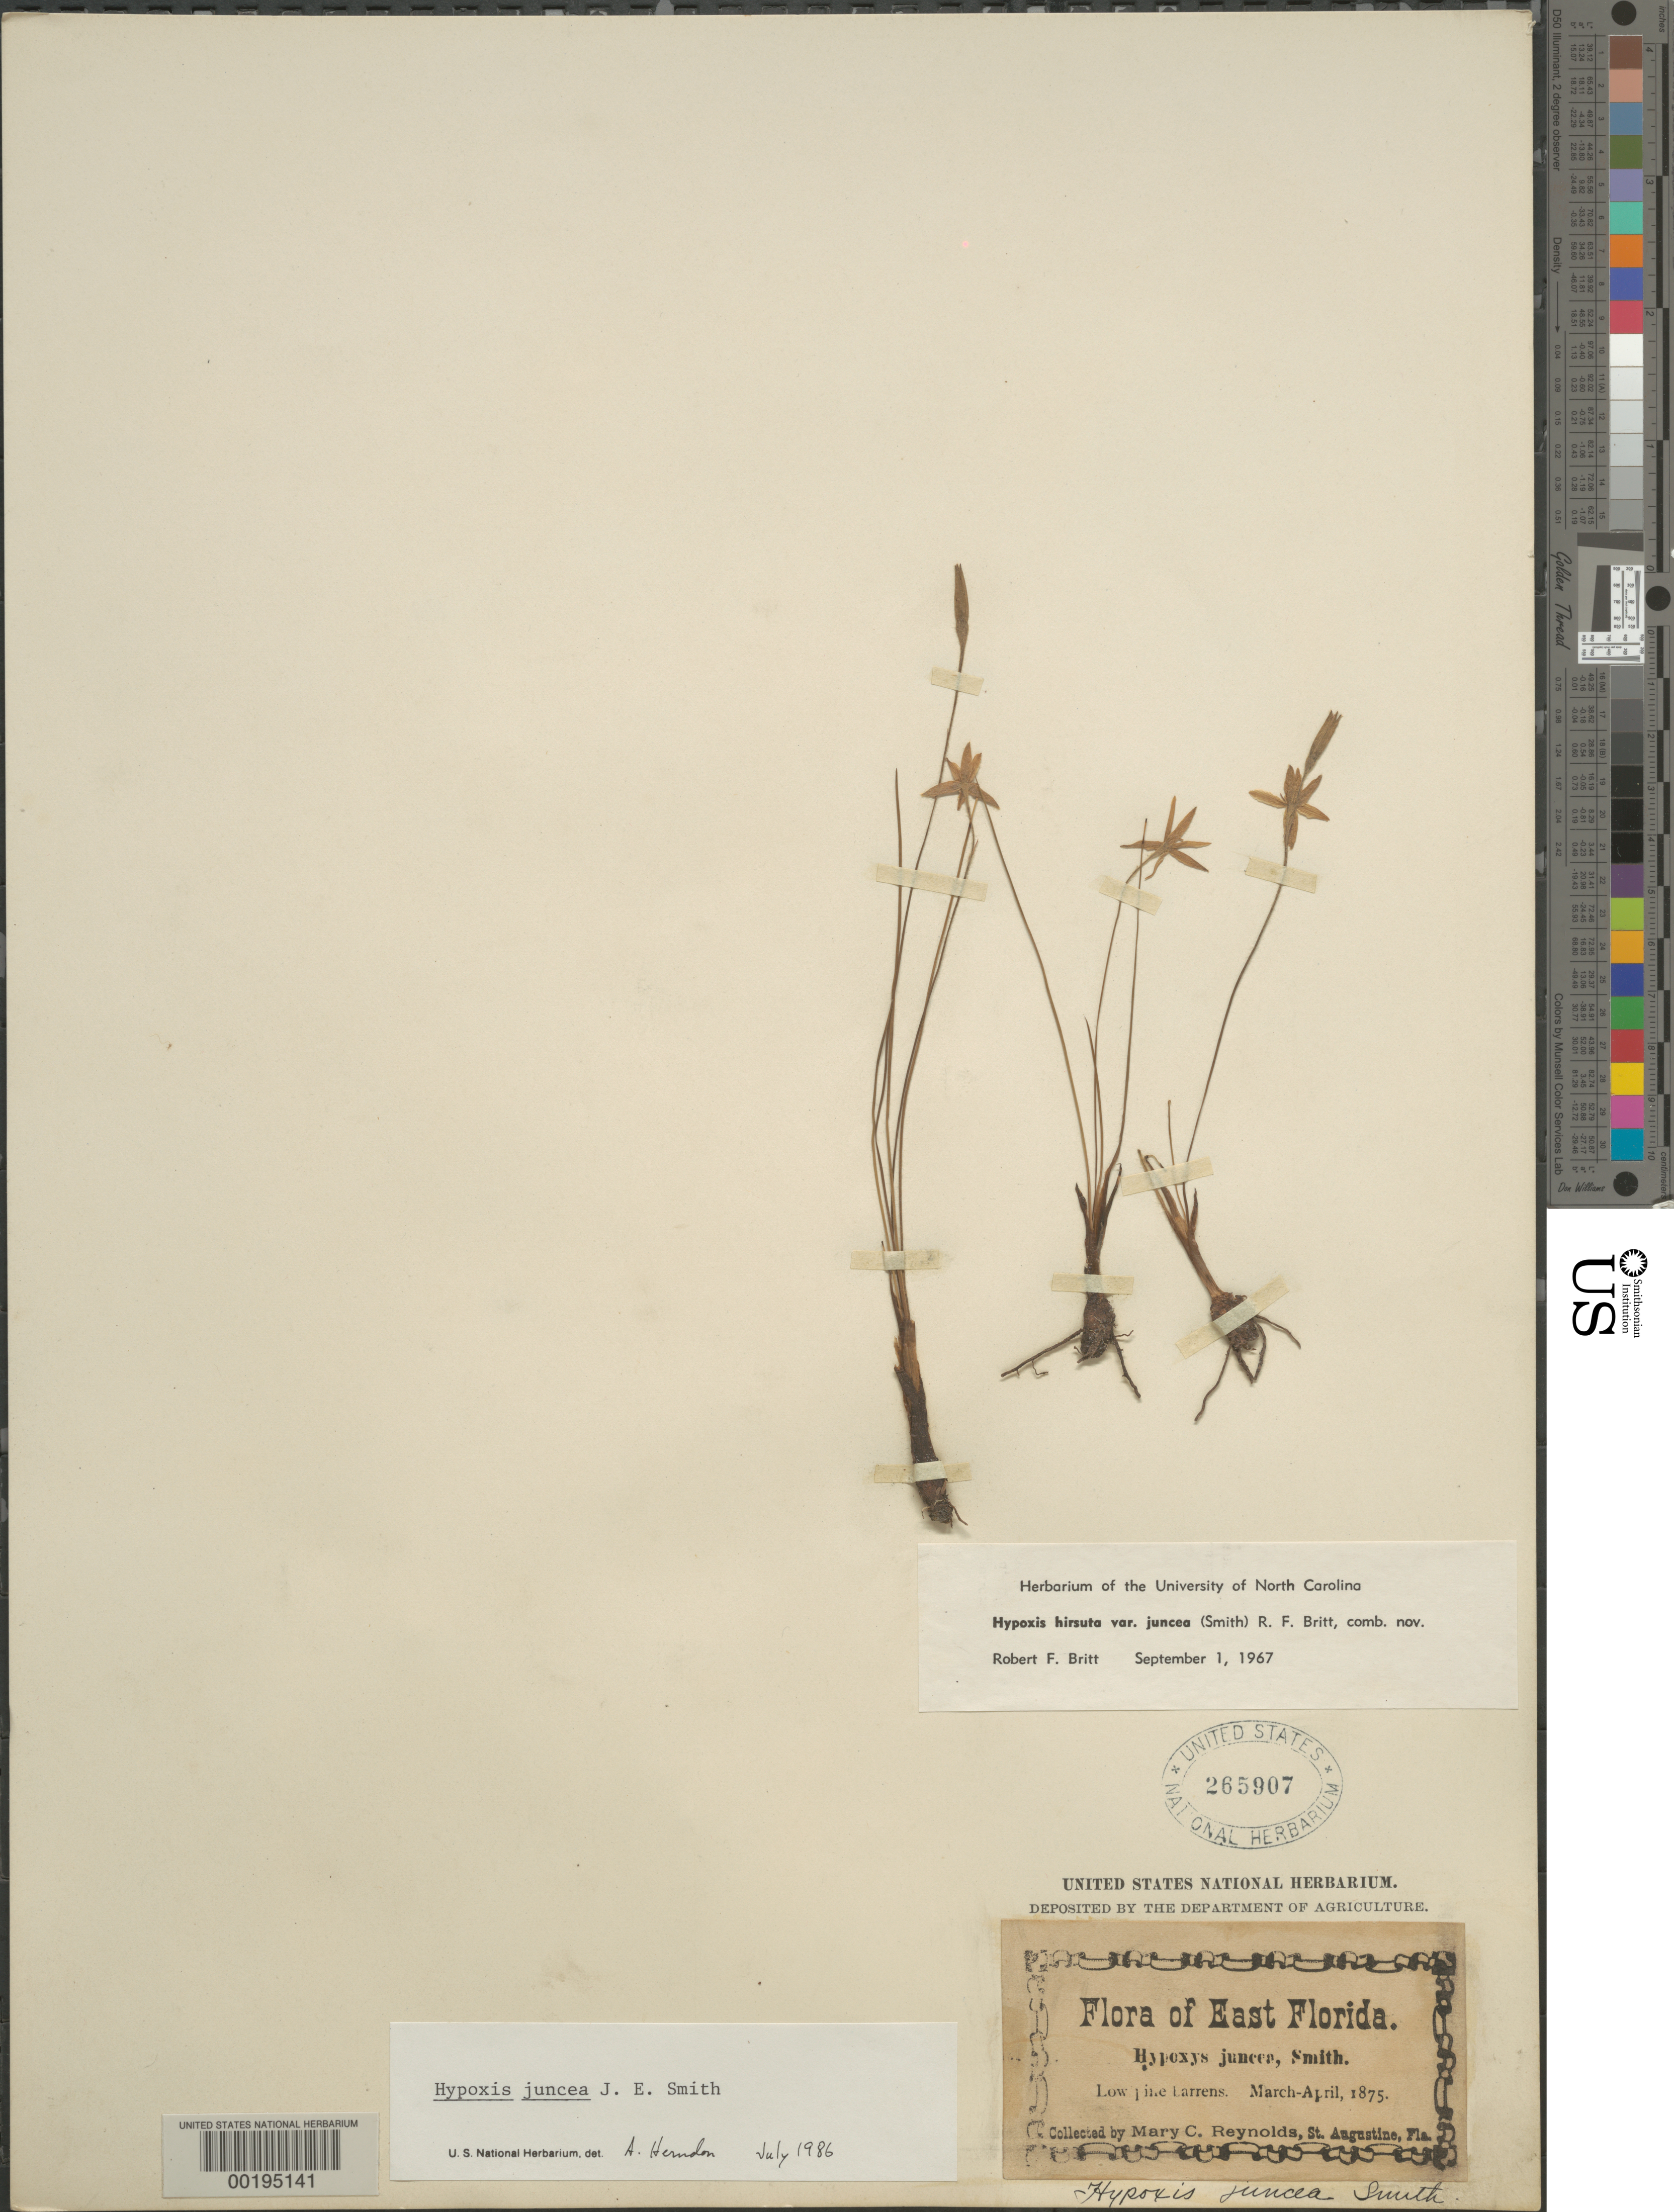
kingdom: Plantae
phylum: Tracheophyta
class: Liliopsida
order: Asparagales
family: Hypoxidaceae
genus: Hypoxis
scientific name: Hypoxis juncea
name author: Small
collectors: M. Reynolds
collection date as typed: Mar 1875 to -- Apr 1875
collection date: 1875-03/1875-04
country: United States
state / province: Florida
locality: East florida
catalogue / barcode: US 265907